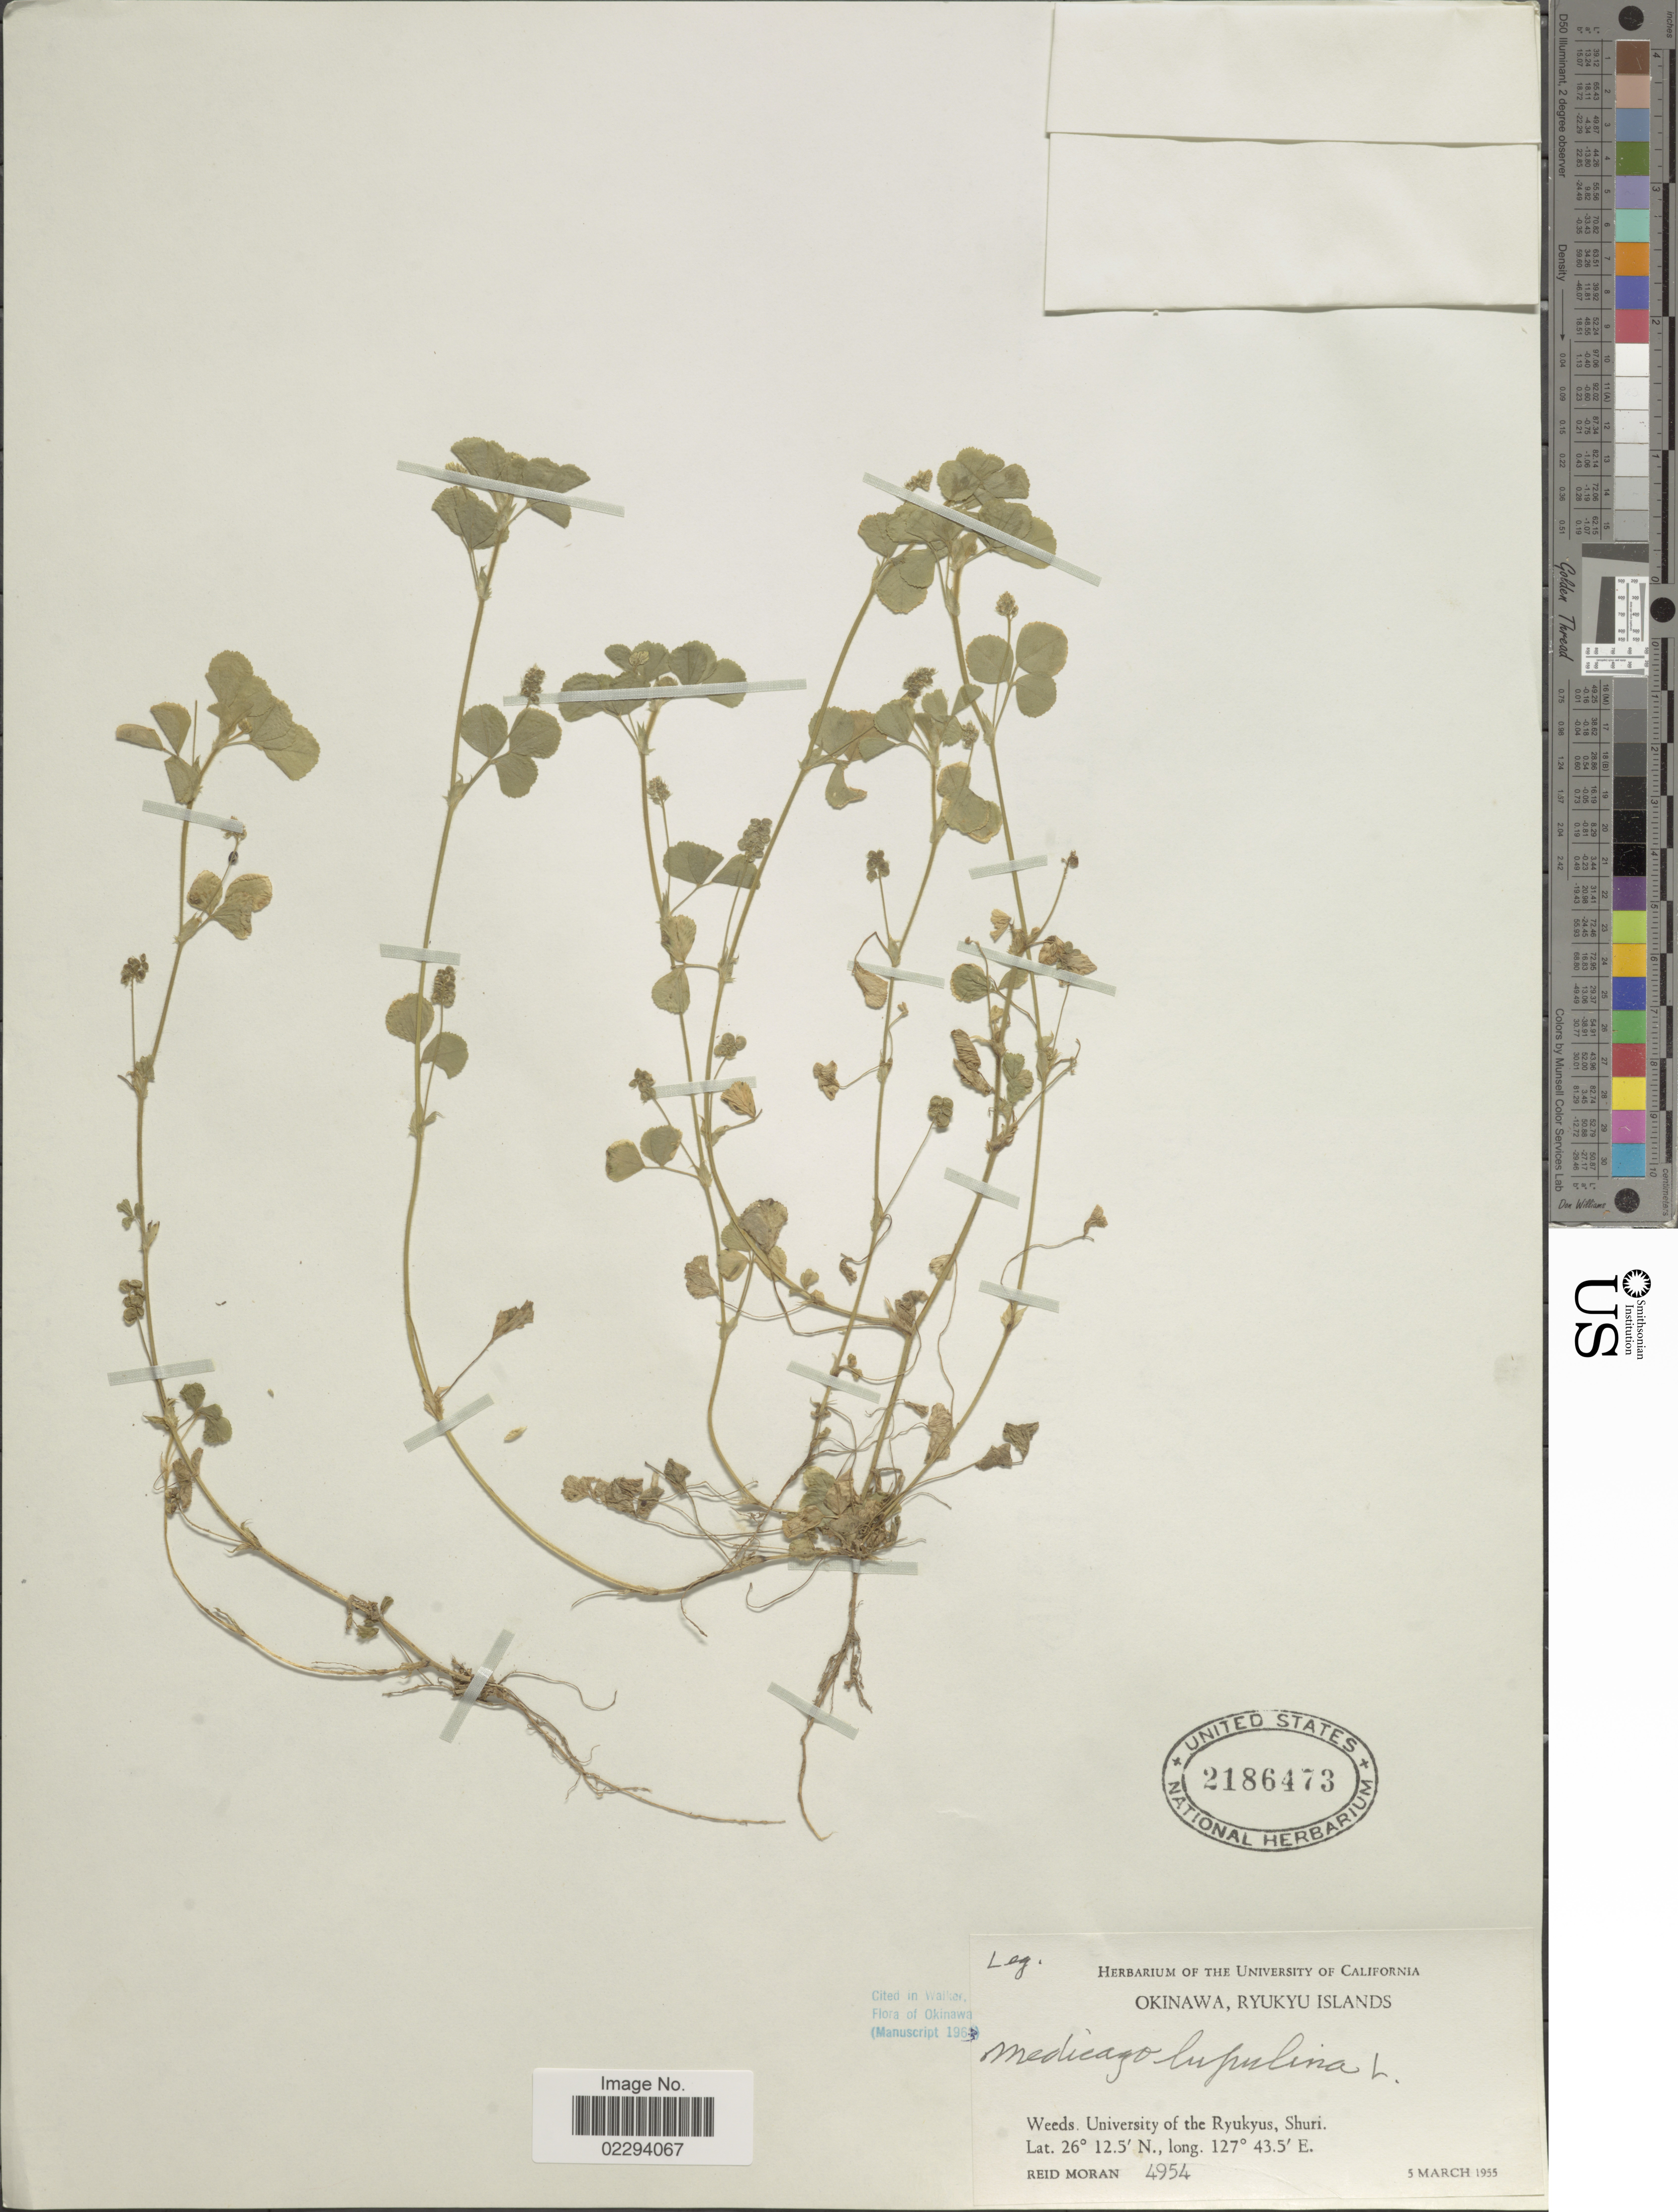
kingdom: Plantae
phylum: Tracheophyta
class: Magnoliopsida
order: Fabales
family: Fabaceae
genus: Medicago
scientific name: Medicago lupulina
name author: L.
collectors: R. V. Moran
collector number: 4954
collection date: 1955-03-05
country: Japan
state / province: Okinawa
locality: Okinawa, Ryukyu Islands. Weeds. University of the Ryukyus, Shuri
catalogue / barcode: US 2186473